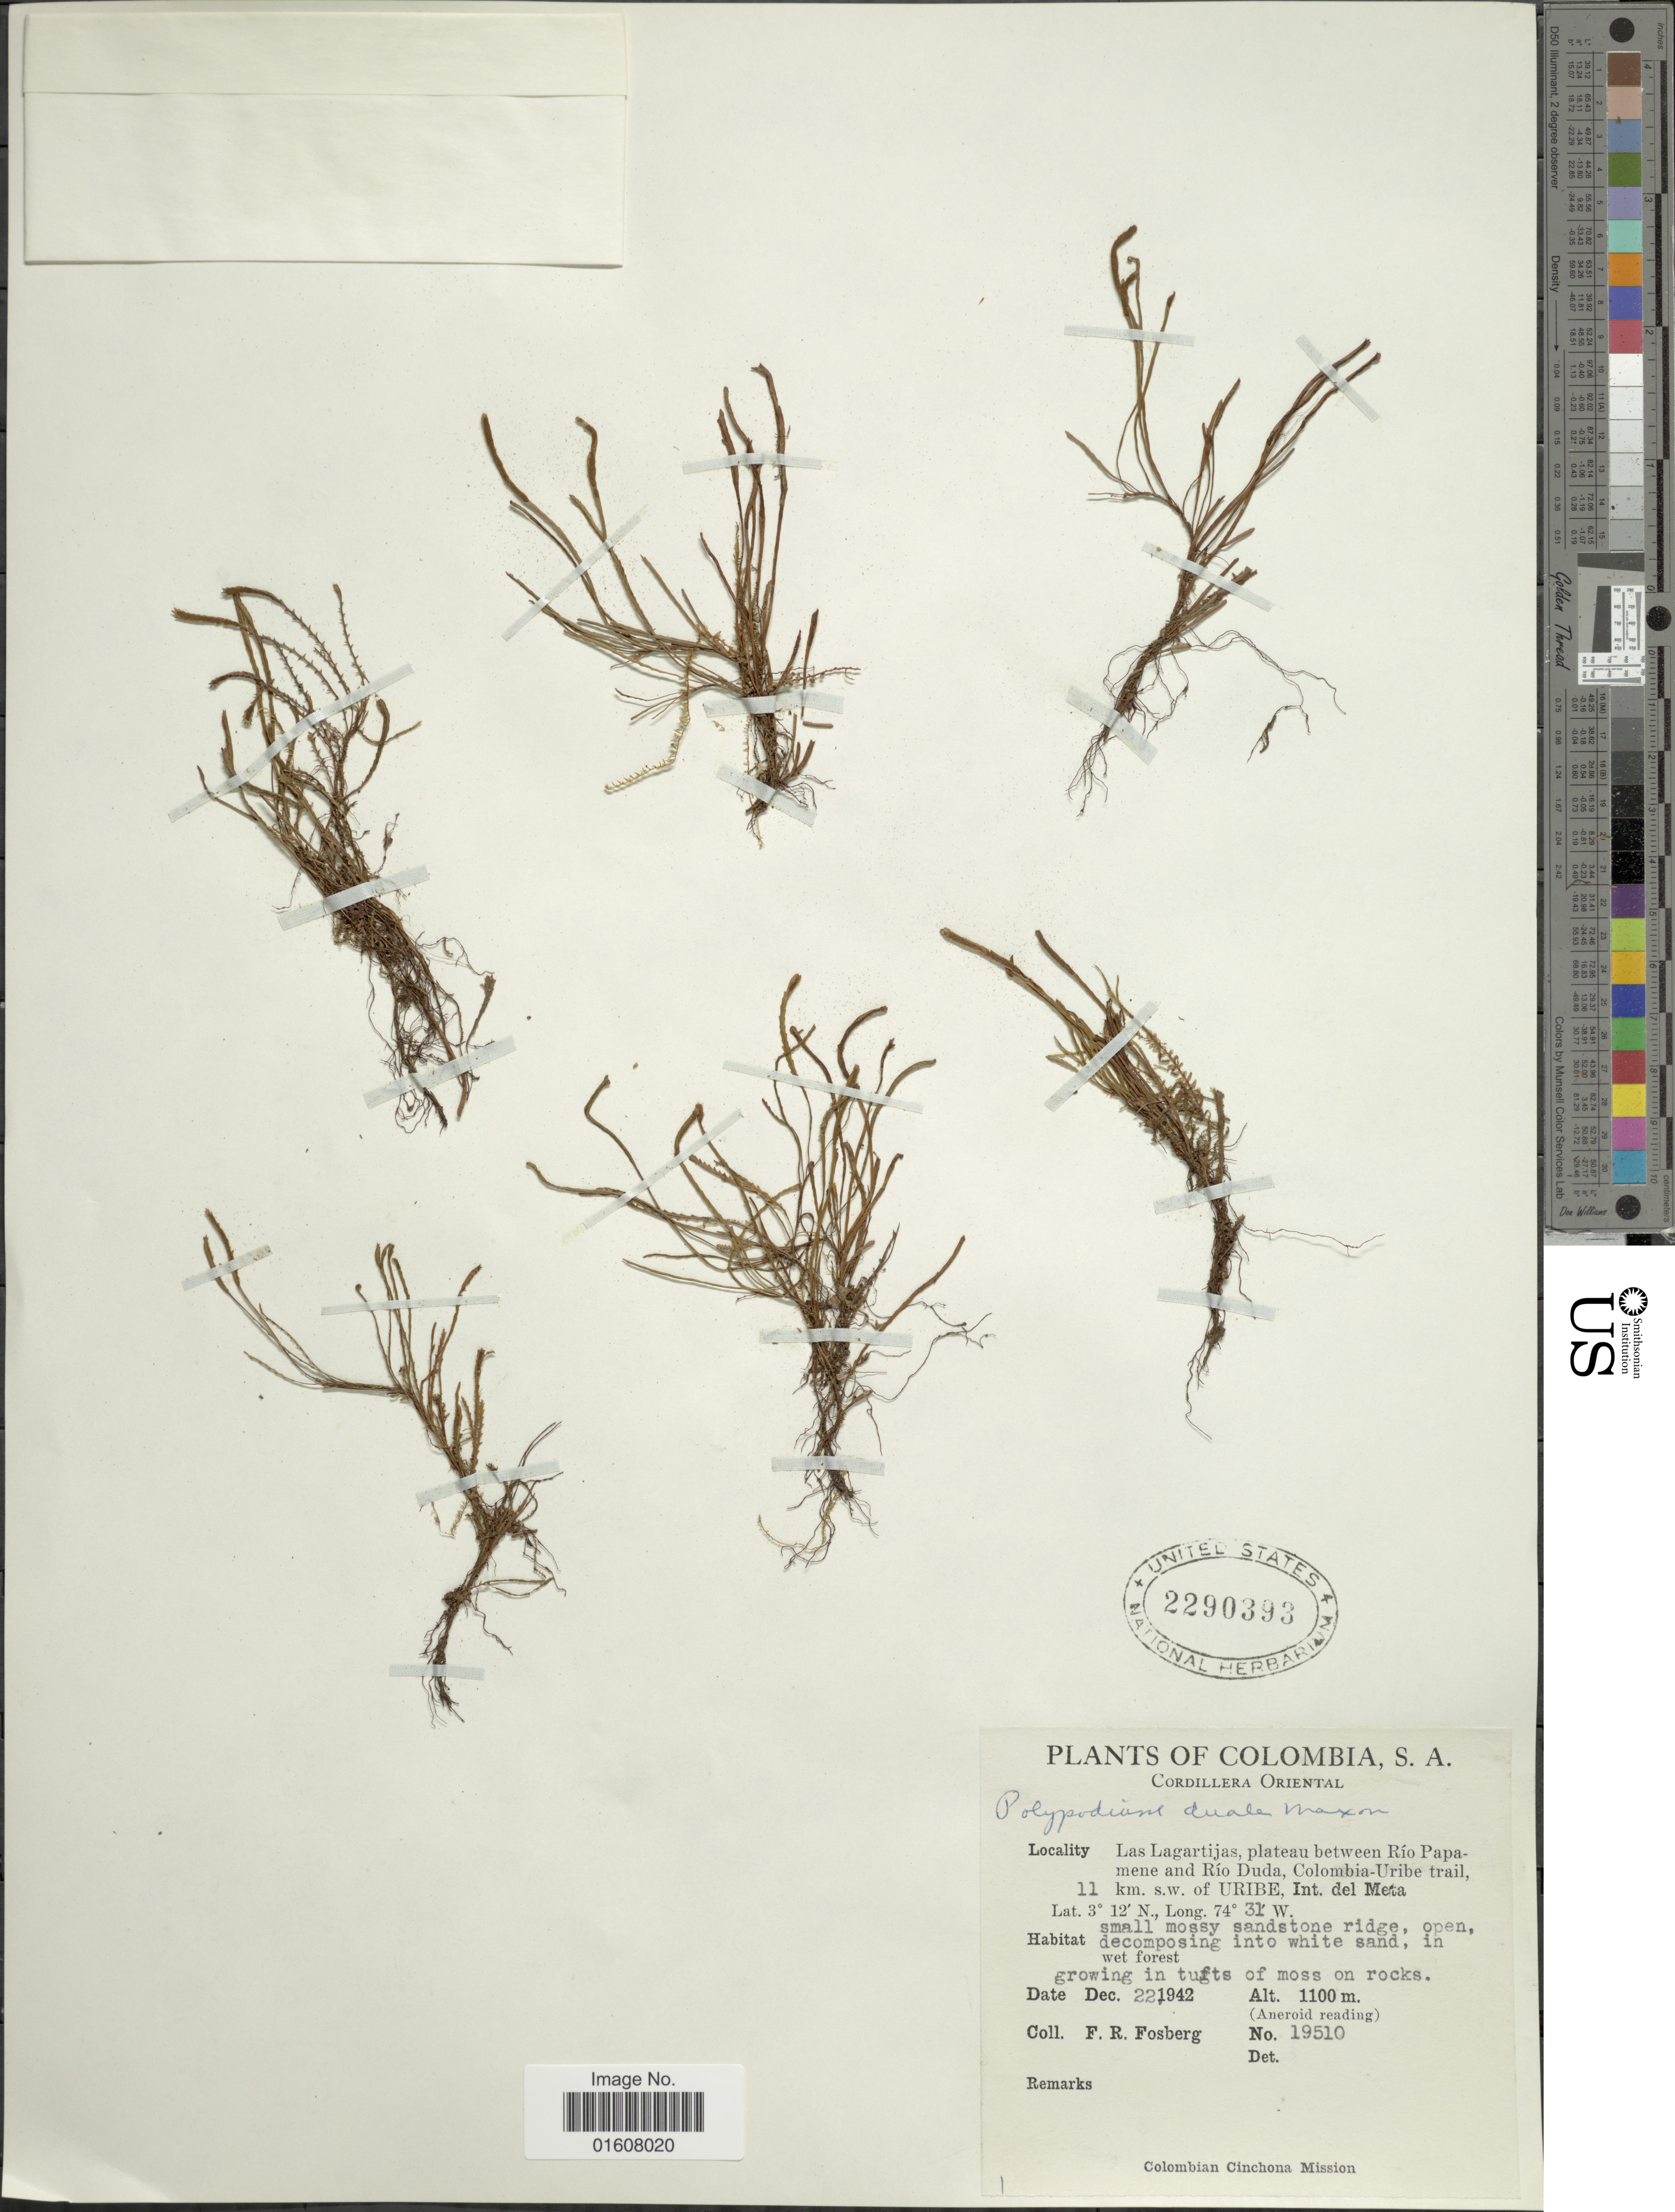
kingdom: Plantae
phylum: Tracheophyta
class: Polypodiopsida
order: Polypodiales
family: Polypodiaceae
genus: Cochlidium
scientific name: Cochlidium serrulatum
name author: (Sw.) L.E. Bishop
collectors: F. R. Fosberg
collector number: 19510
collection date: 1942-12-22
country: Colombia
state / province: Meta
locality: Cordillera Oriental. Las Lagartijas, plateau between Río Papamene and Río Duda, Colombia-Uribe trail, 11 km. s.w. of Uribe, Int. del Meta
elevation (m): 1100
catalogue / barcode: US 2290393